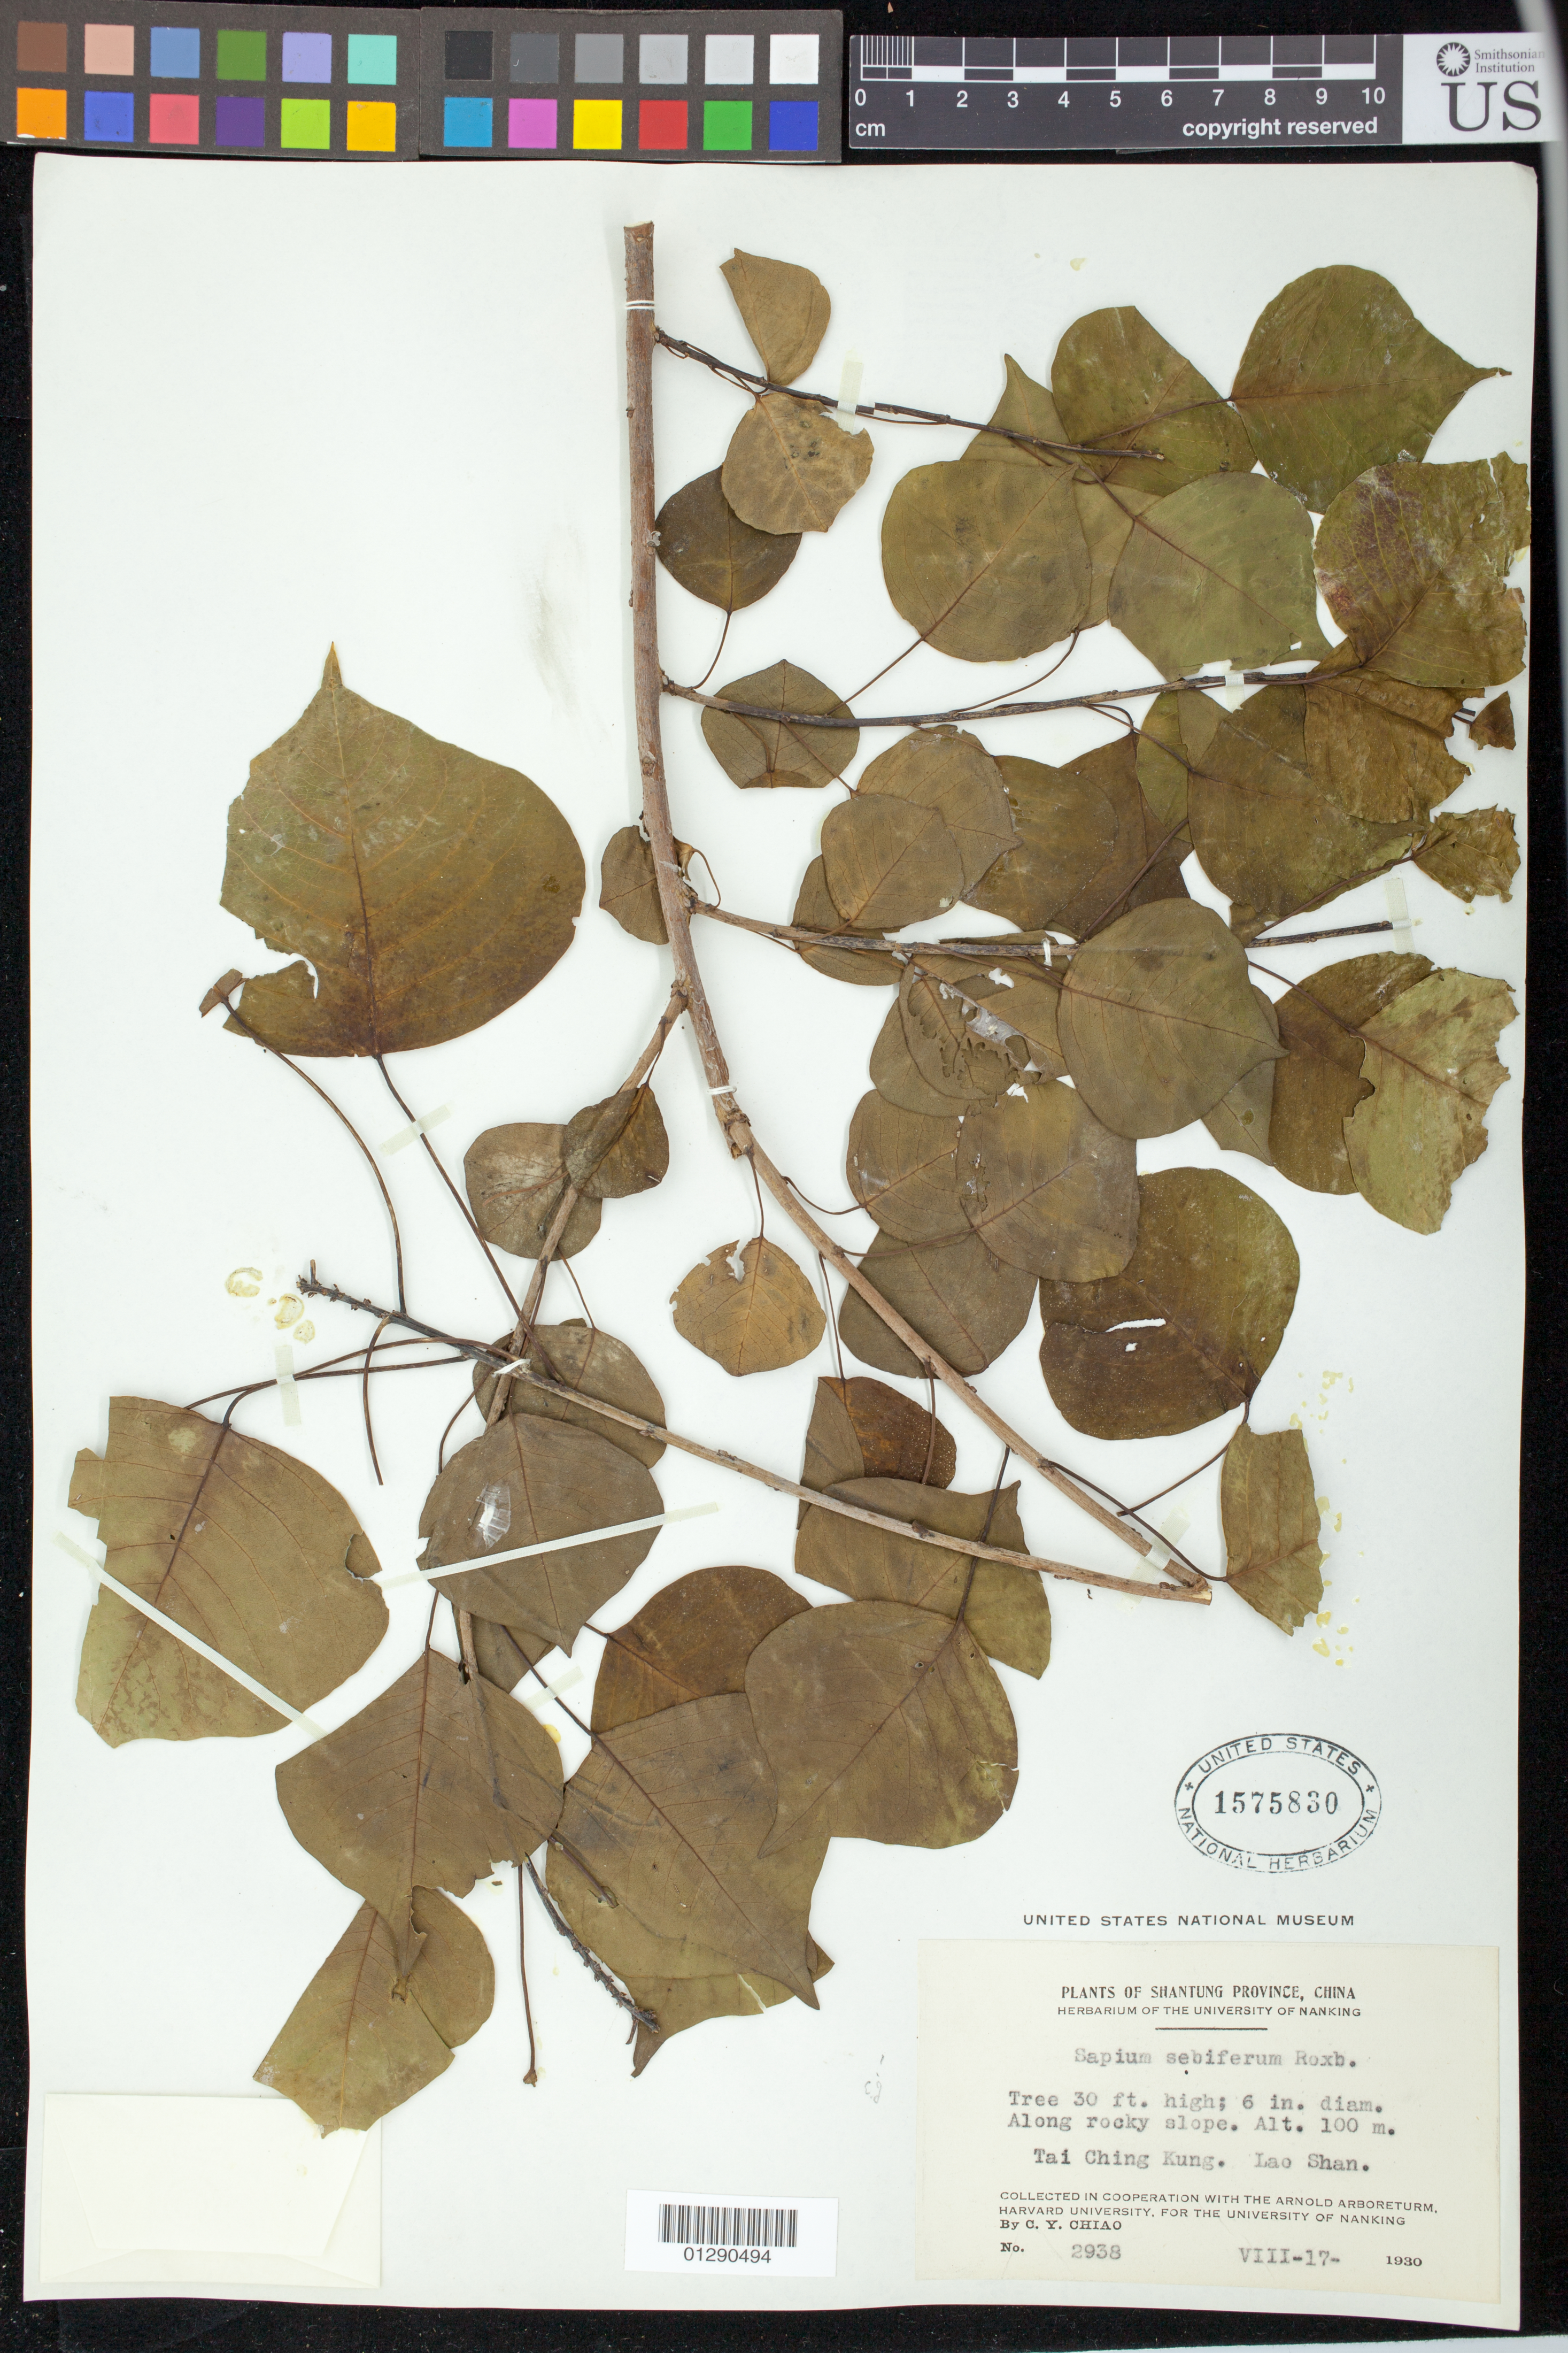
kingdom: Plantae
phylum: Tracheophyta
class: Magnoliopsida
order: Malpighiales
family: Euphorbiaceae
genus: Sapium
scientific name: Sapium sebiferum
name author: (L.) Roxb.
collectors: C. Y. Chiao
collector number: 2938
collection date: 1930-08-07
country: China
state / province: Shandong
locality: Along rocky slope.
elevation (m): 100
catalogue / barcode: US 1575830